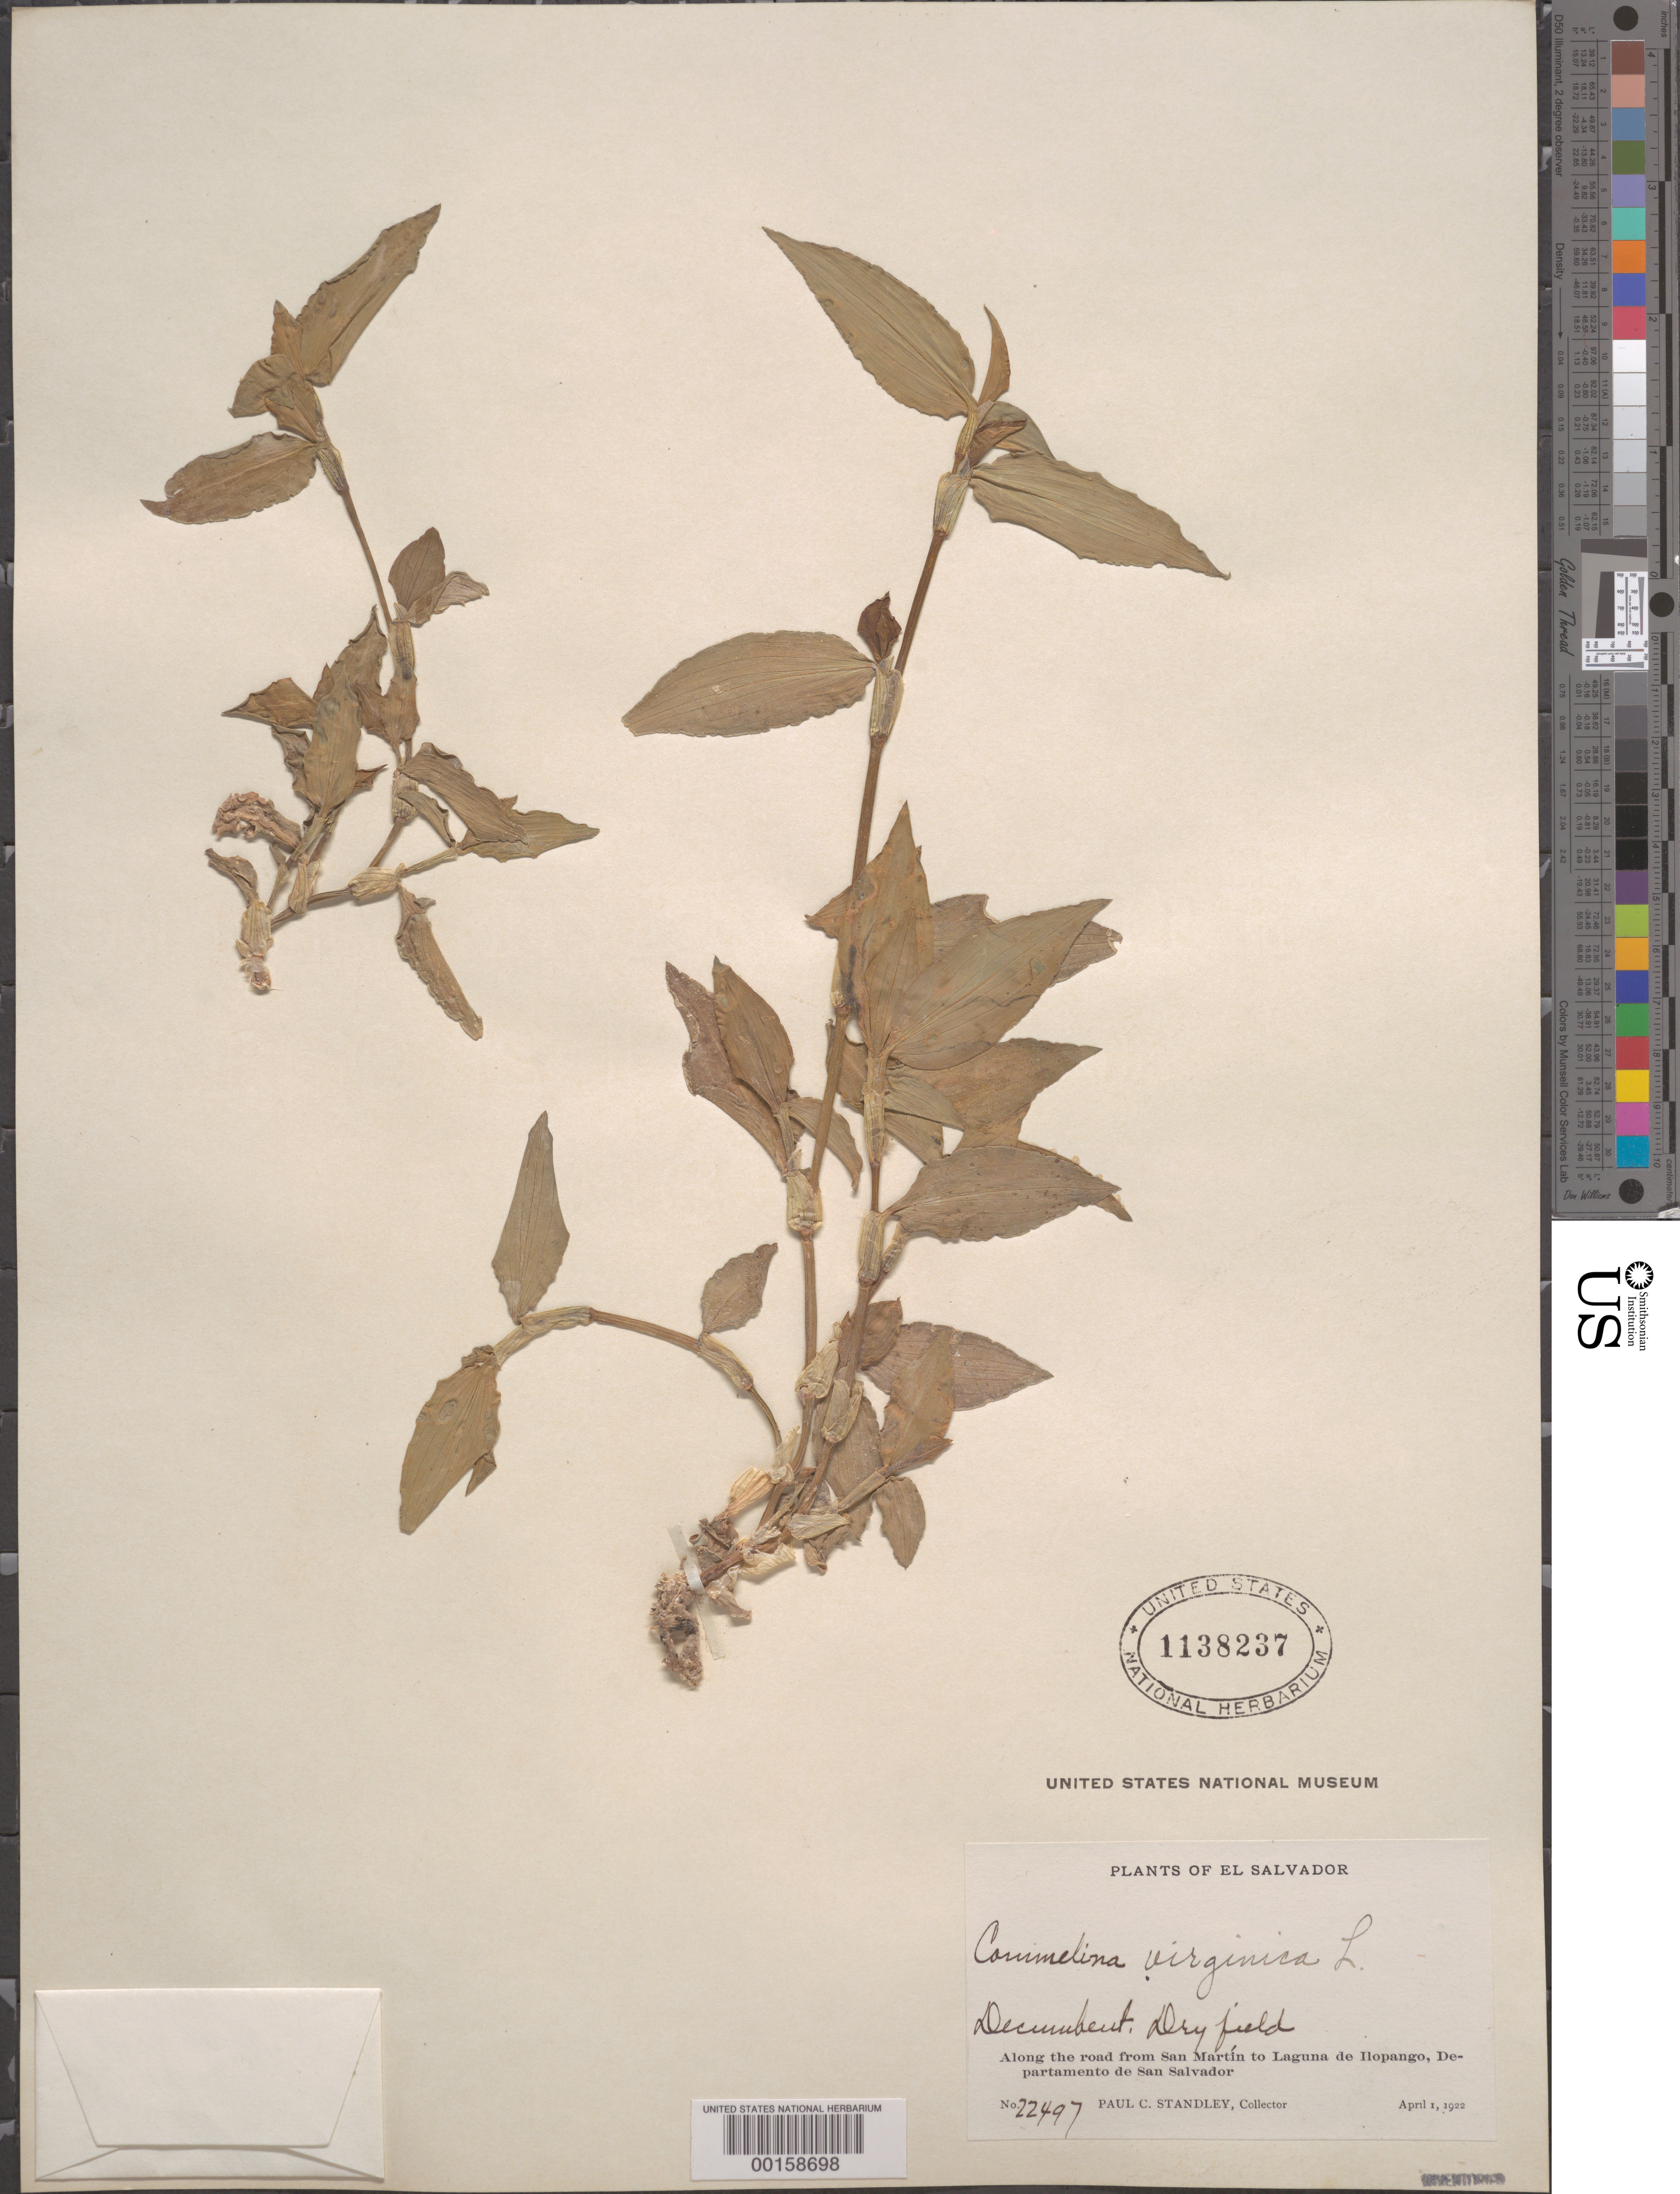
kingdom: Plantae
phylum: Tracheophyta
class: Liliopsida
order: Commelinales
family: Commelinaceae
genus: Commelina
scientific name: Commelina erecta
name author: L.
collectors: P. C. Standley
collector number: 22497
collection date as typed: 01 Apr 1922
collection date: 1922-04-01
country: El Salvador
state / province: San Salvador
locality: San martin; to laguna de ilopango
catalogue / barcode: US 1138237